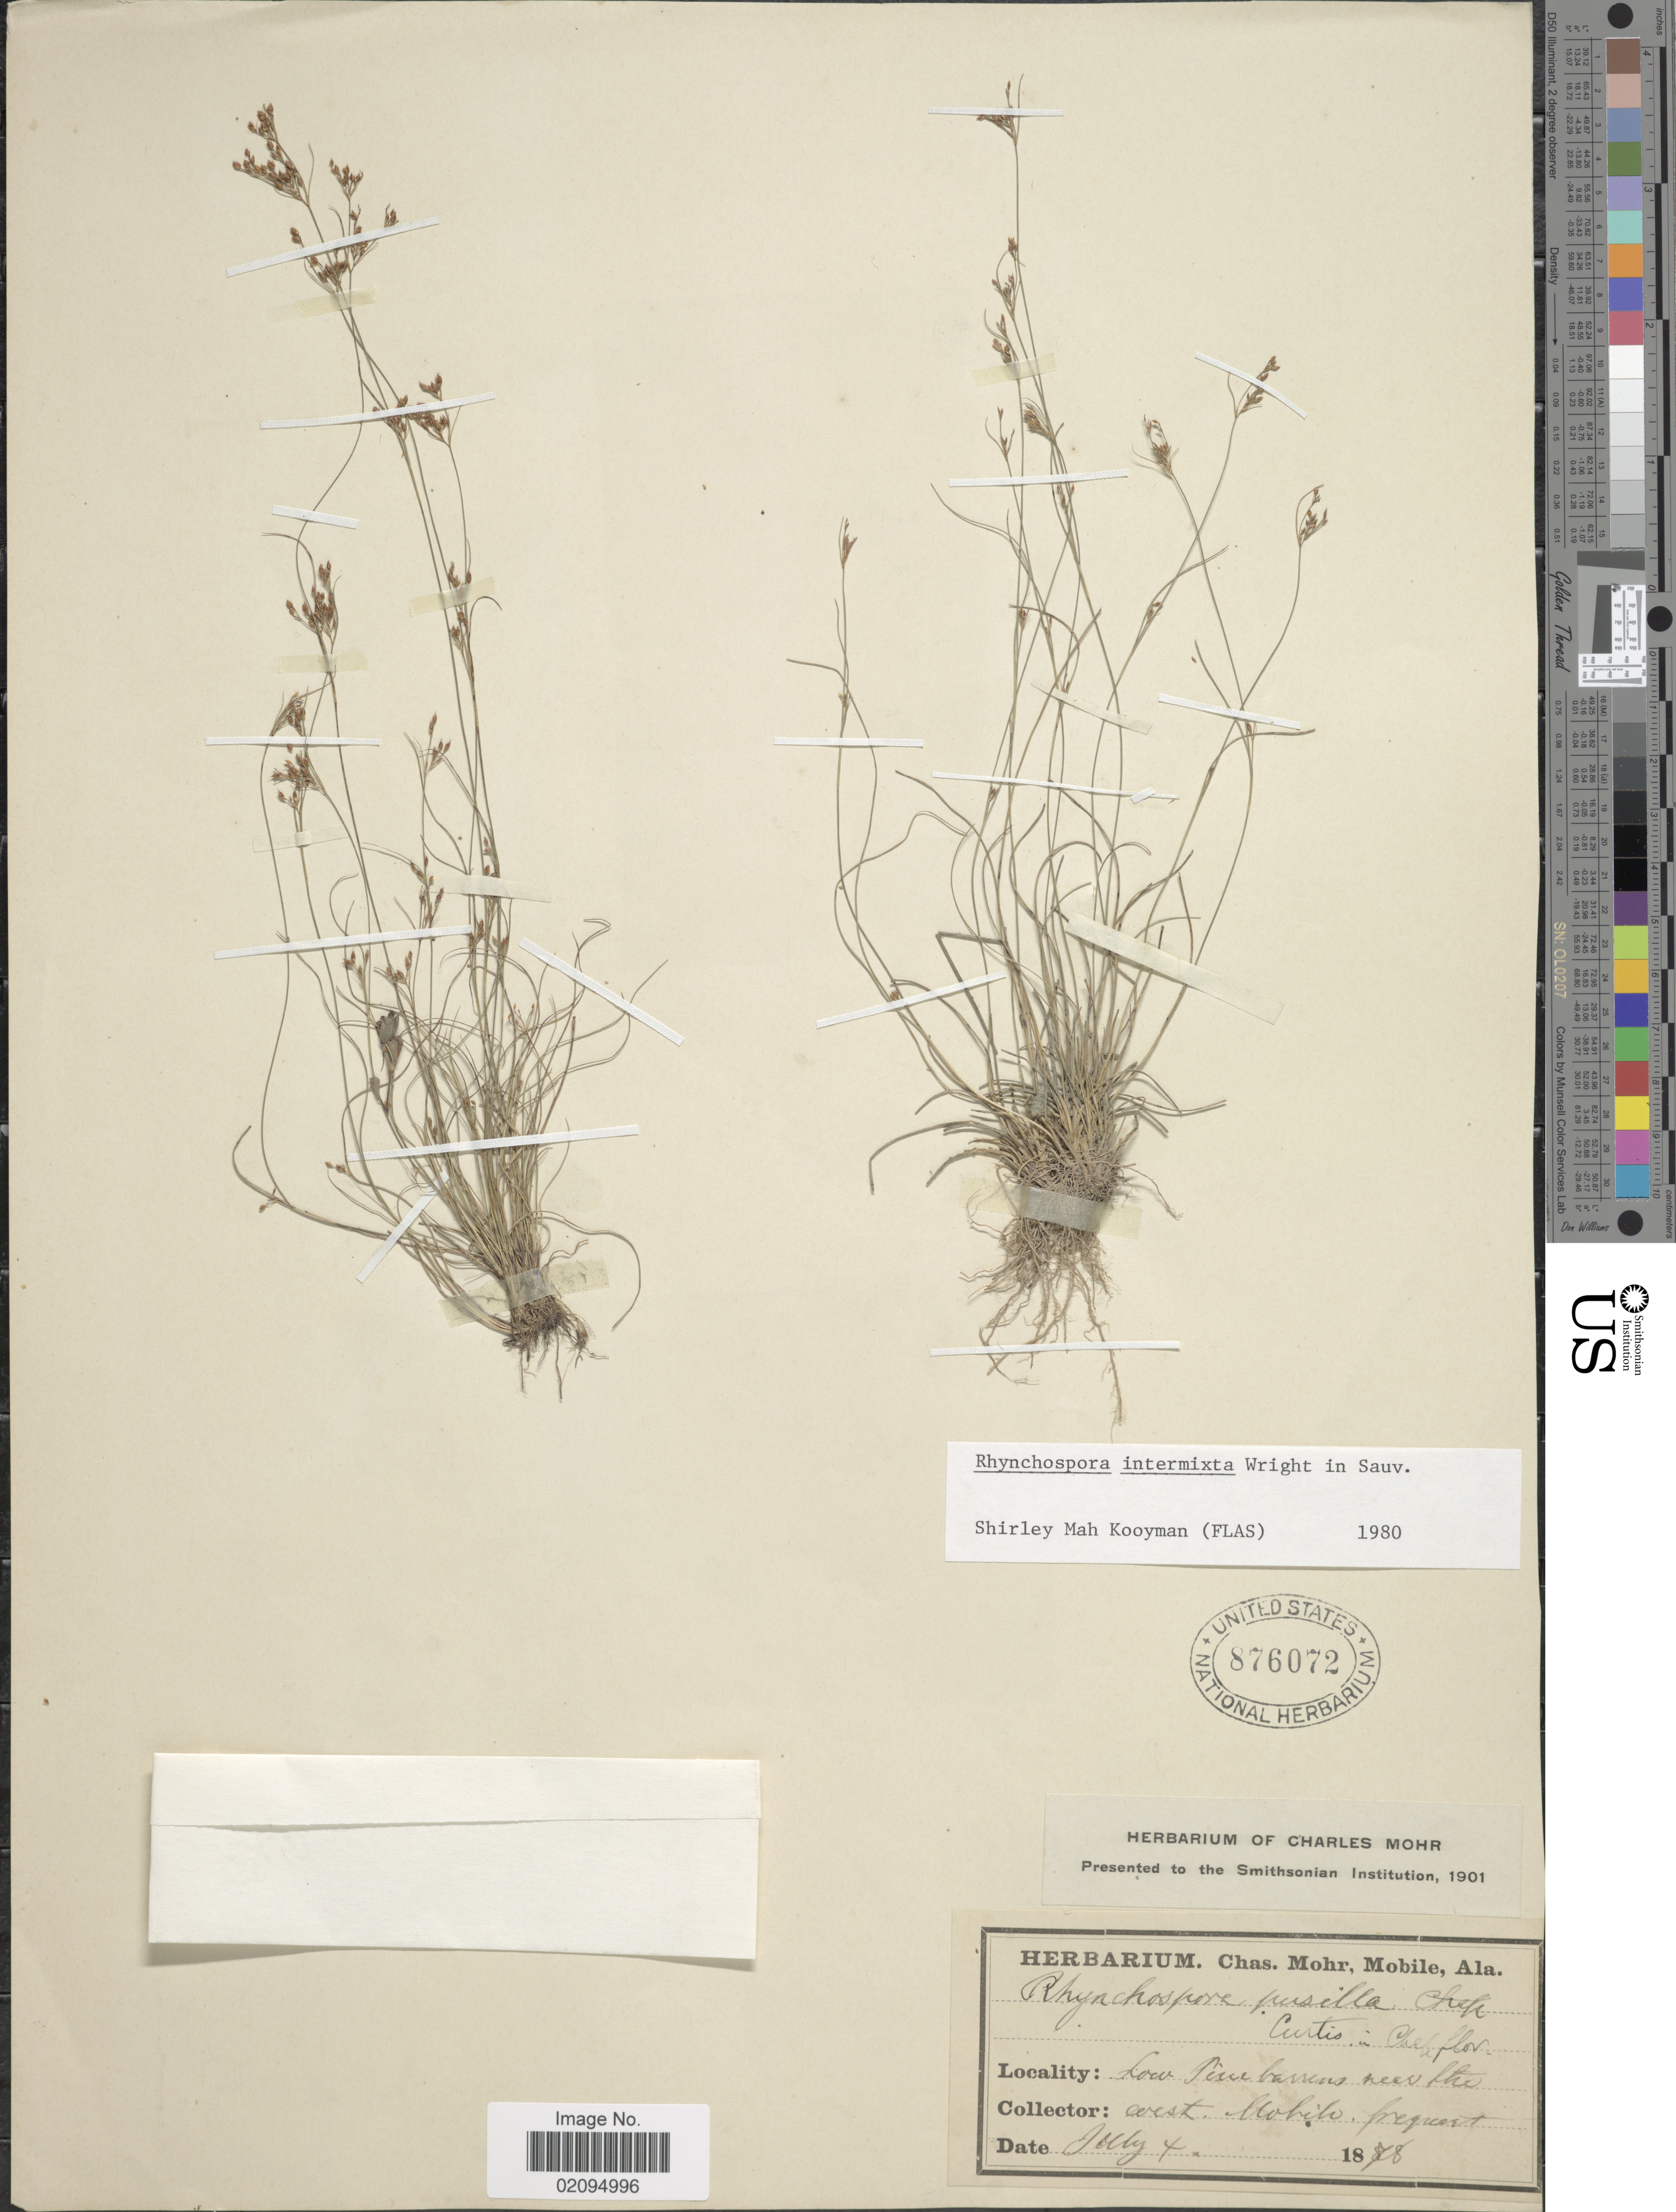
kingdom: Plantae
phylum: Tracheophyta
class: Liliopsida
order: Poales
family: Cyperaceae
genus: Rhynchospora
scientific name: Rhynchospora intermixta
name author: C. Wright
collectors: ex herb. Charles Mohr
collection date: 1878-07-04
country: United States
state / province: Alabama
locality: Near the coast. Mobile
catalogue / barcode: US 876072